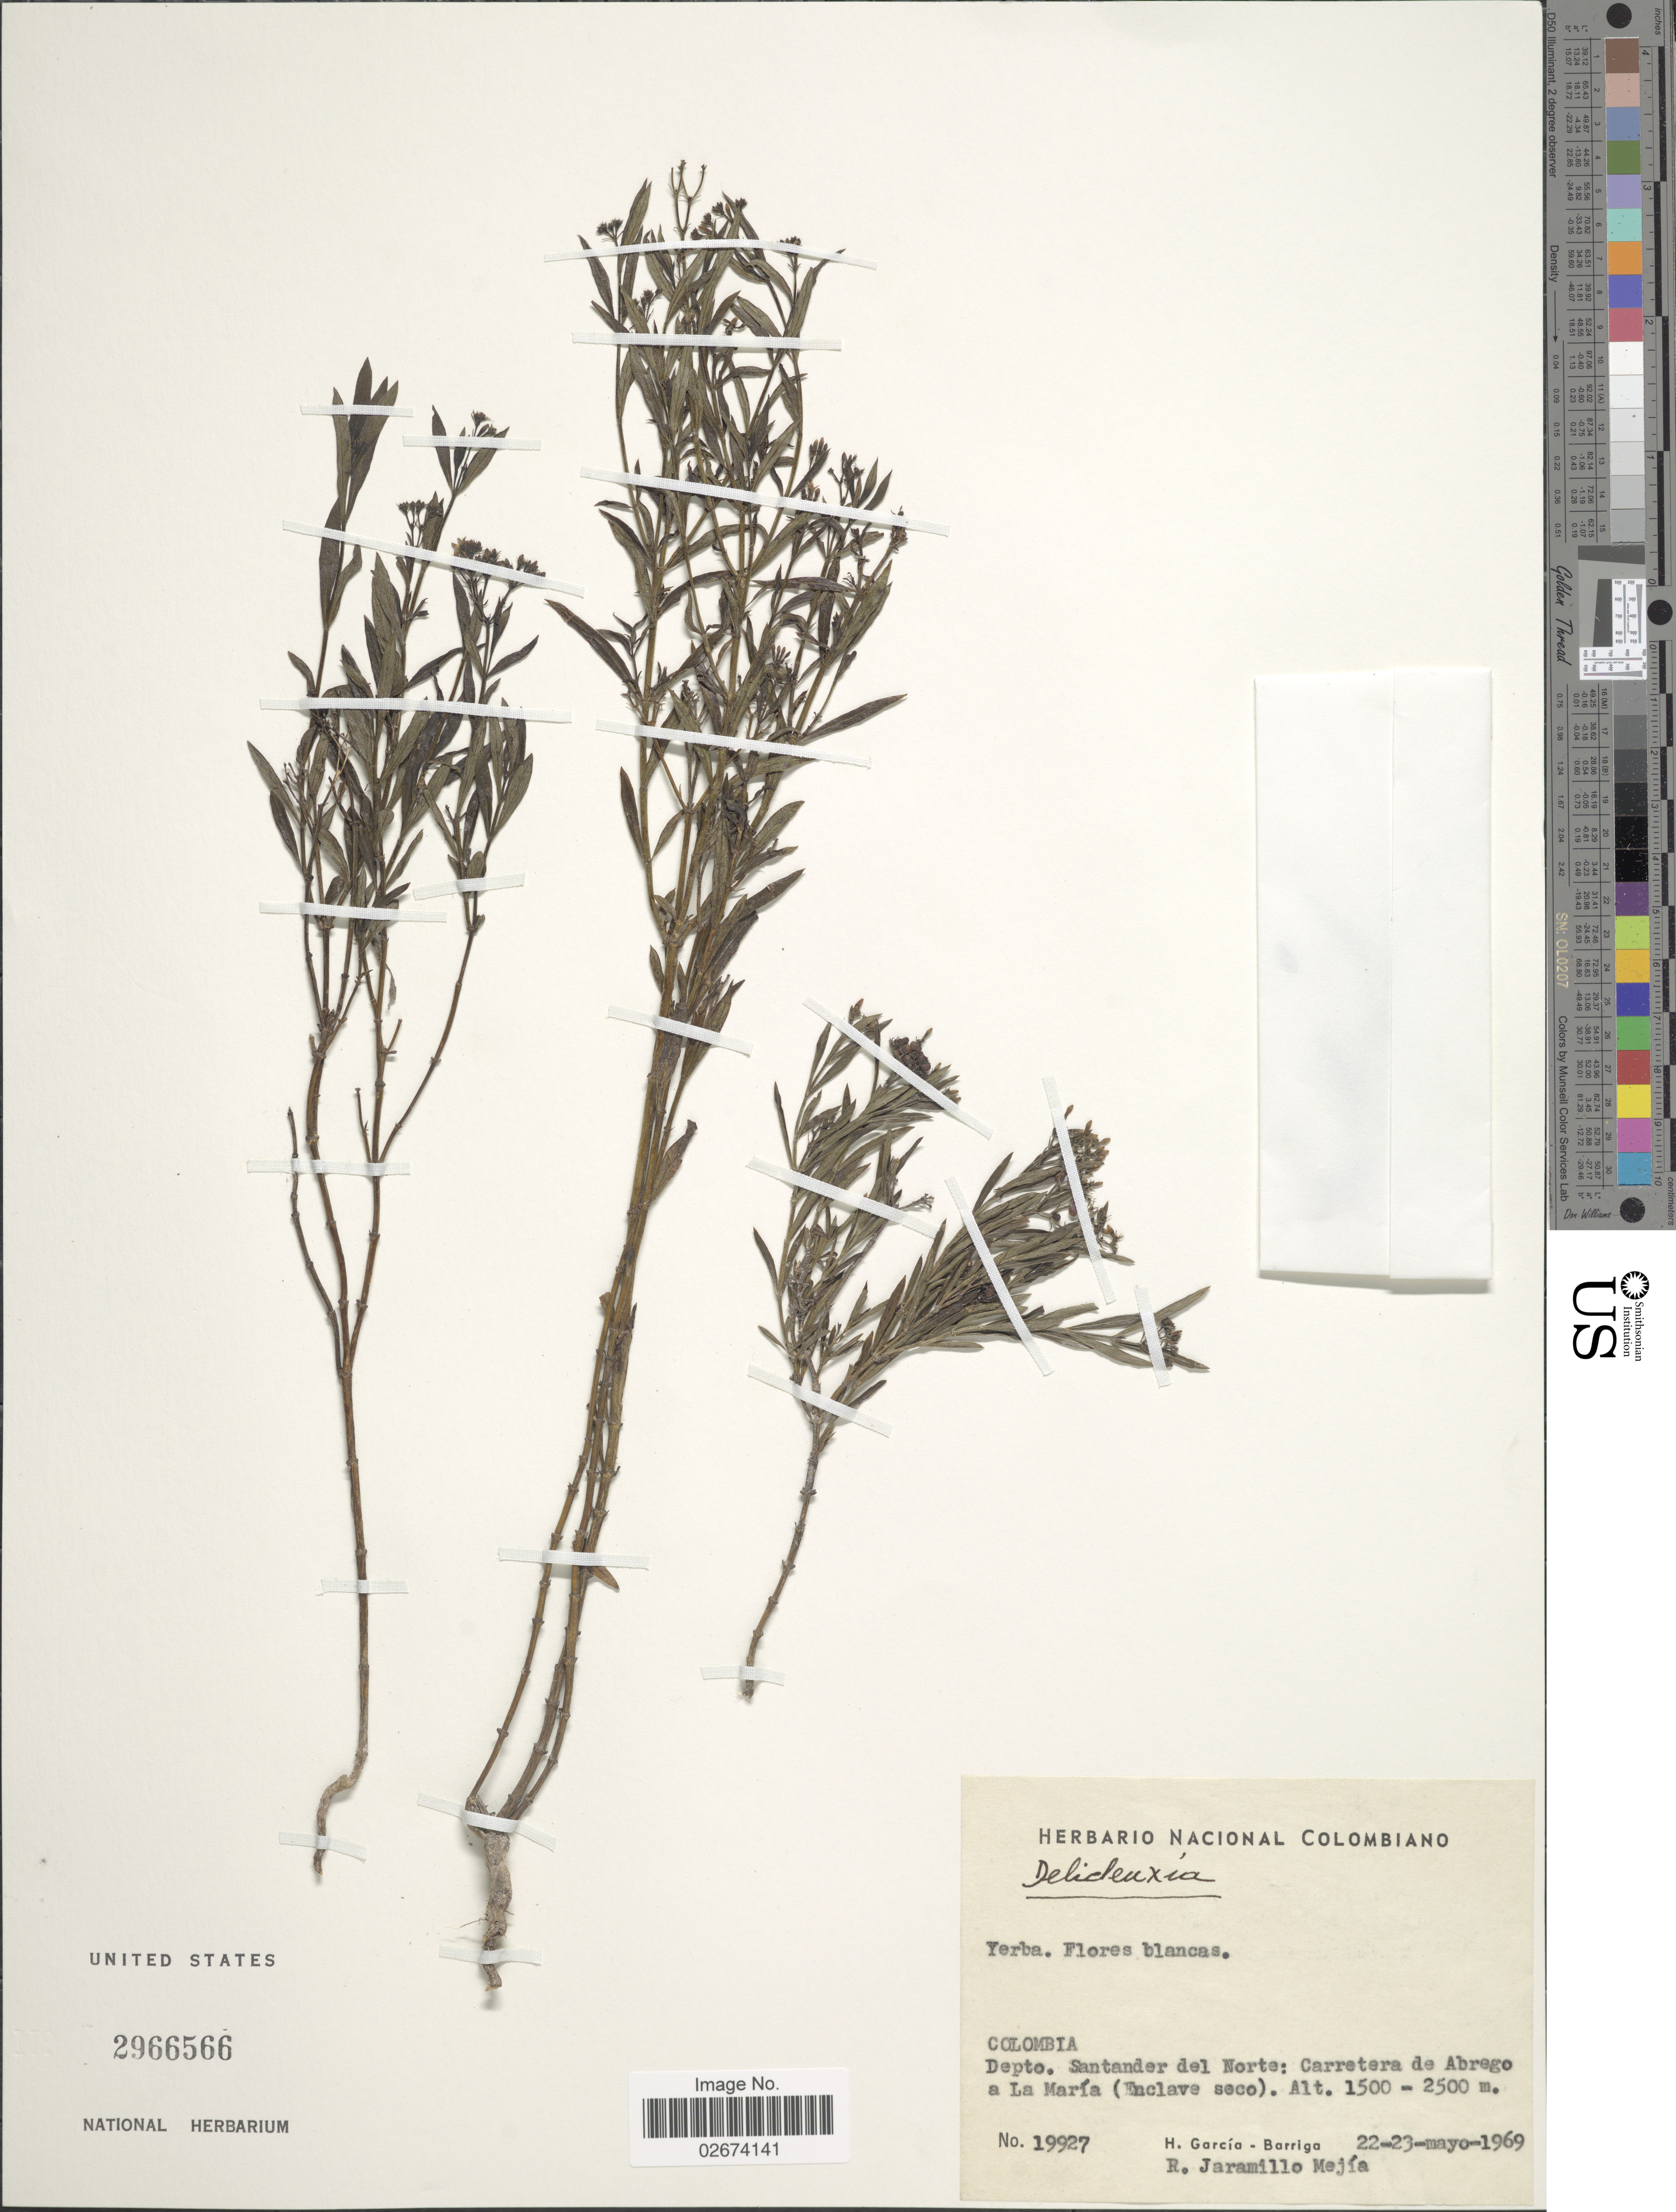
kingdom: Plantae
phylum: Tracheophyta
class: Magnoliopsida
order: Gentianales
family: Rubiaceae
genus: Declieuxia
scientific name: Declieuxia fruticosa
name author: (Willd. ex Roem. & Schult.) Kuntze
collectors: H. García Barriga & R. Jaramillo M.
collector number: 19927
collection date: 1969-05-22/1969-05-23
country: Colombia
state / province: Norte de Santander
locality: Depto. Santander del Norte: Carretera de Abrego a La María (Enclave seco)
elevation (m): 1500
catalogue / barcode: US 2966566